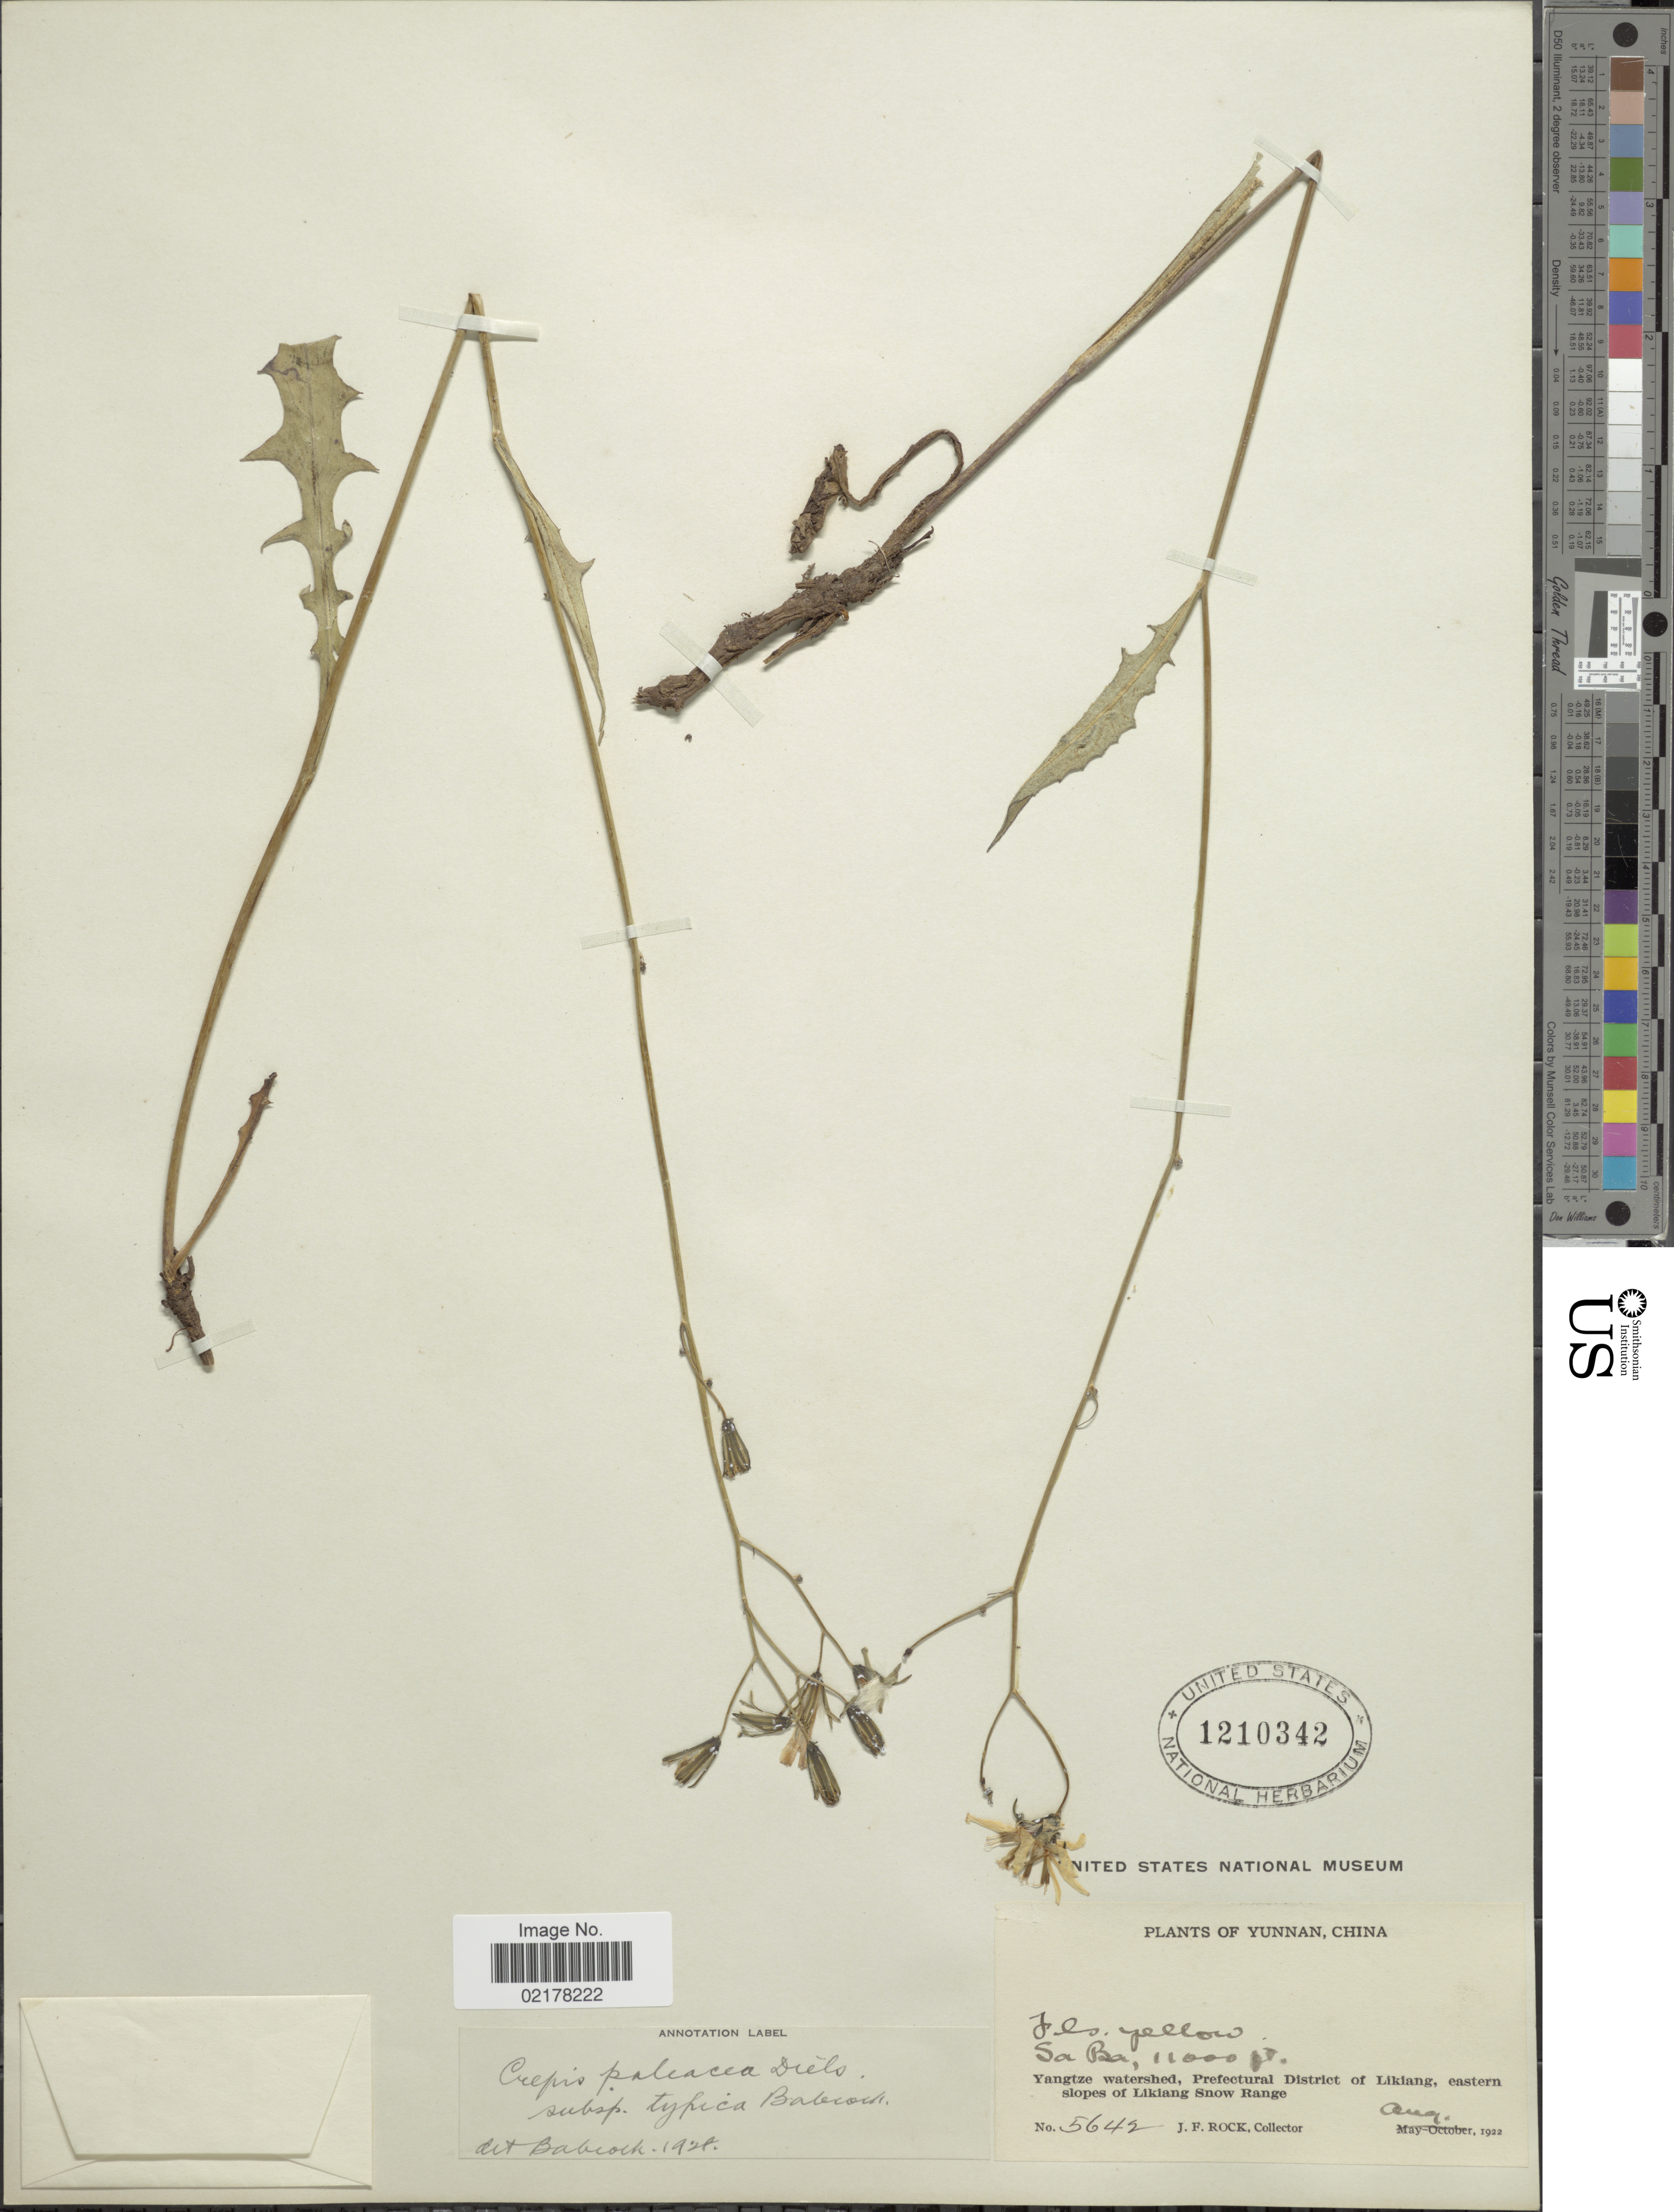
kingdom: Plantae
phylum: Tracheophyta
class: Magnoliopsida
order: Asterales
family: Asteraceae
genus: Youngia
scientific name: Youngia paleacea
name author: (Diels) Babc. & Stebbins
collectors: J. F. Rock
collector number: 5642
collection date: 1922-08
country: China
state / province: Yunnan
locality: Yunnan, Yangtze watershed, Prefectural District of Likian, eastern slopes of Likiang Snow Range. Sa Ba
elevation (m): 3353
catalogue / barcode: US 1210342